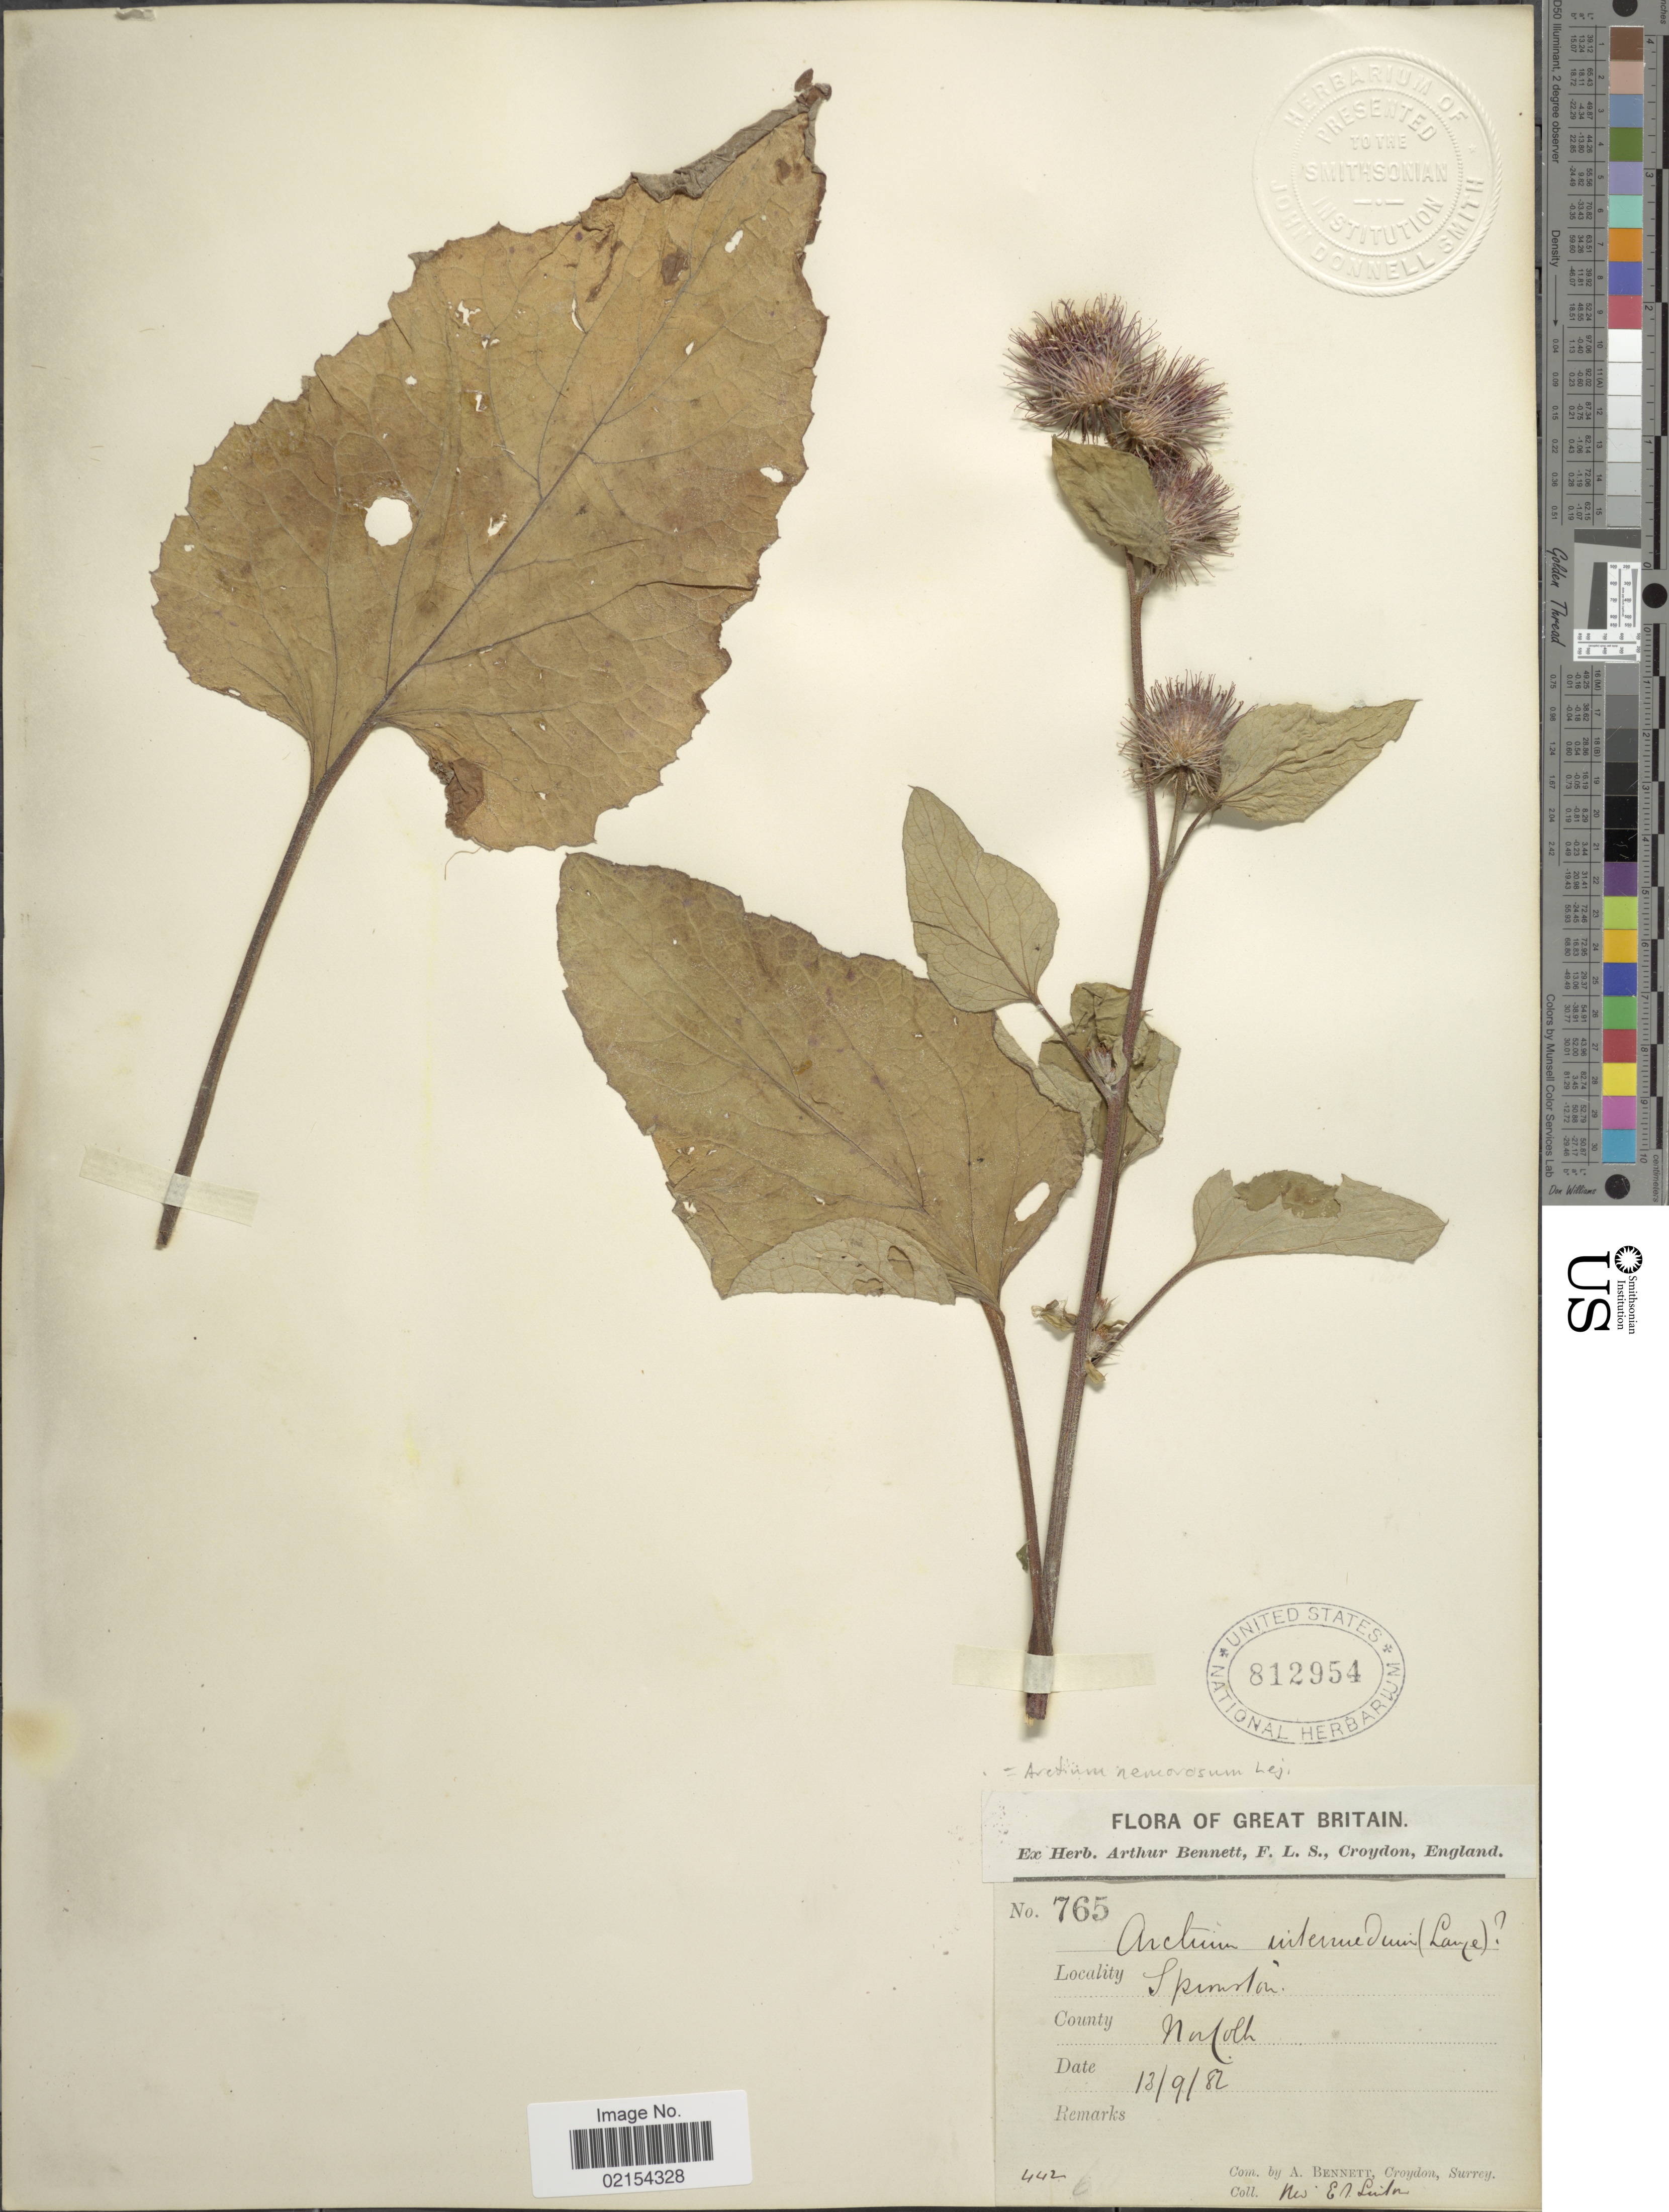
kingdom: Plantae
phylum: Tracheophyta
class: Magnoliopsida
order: Asterales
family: Asteraceae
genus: Arctium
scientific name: Arctium nemorosum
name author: Lej.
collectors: E. Linton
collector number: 765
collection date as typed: Transcribed d/m/y: 13/9/82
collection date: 1882-09-13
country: United Kingdom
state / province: England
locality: County Norfolk. Sprowston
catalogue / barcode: US 812954